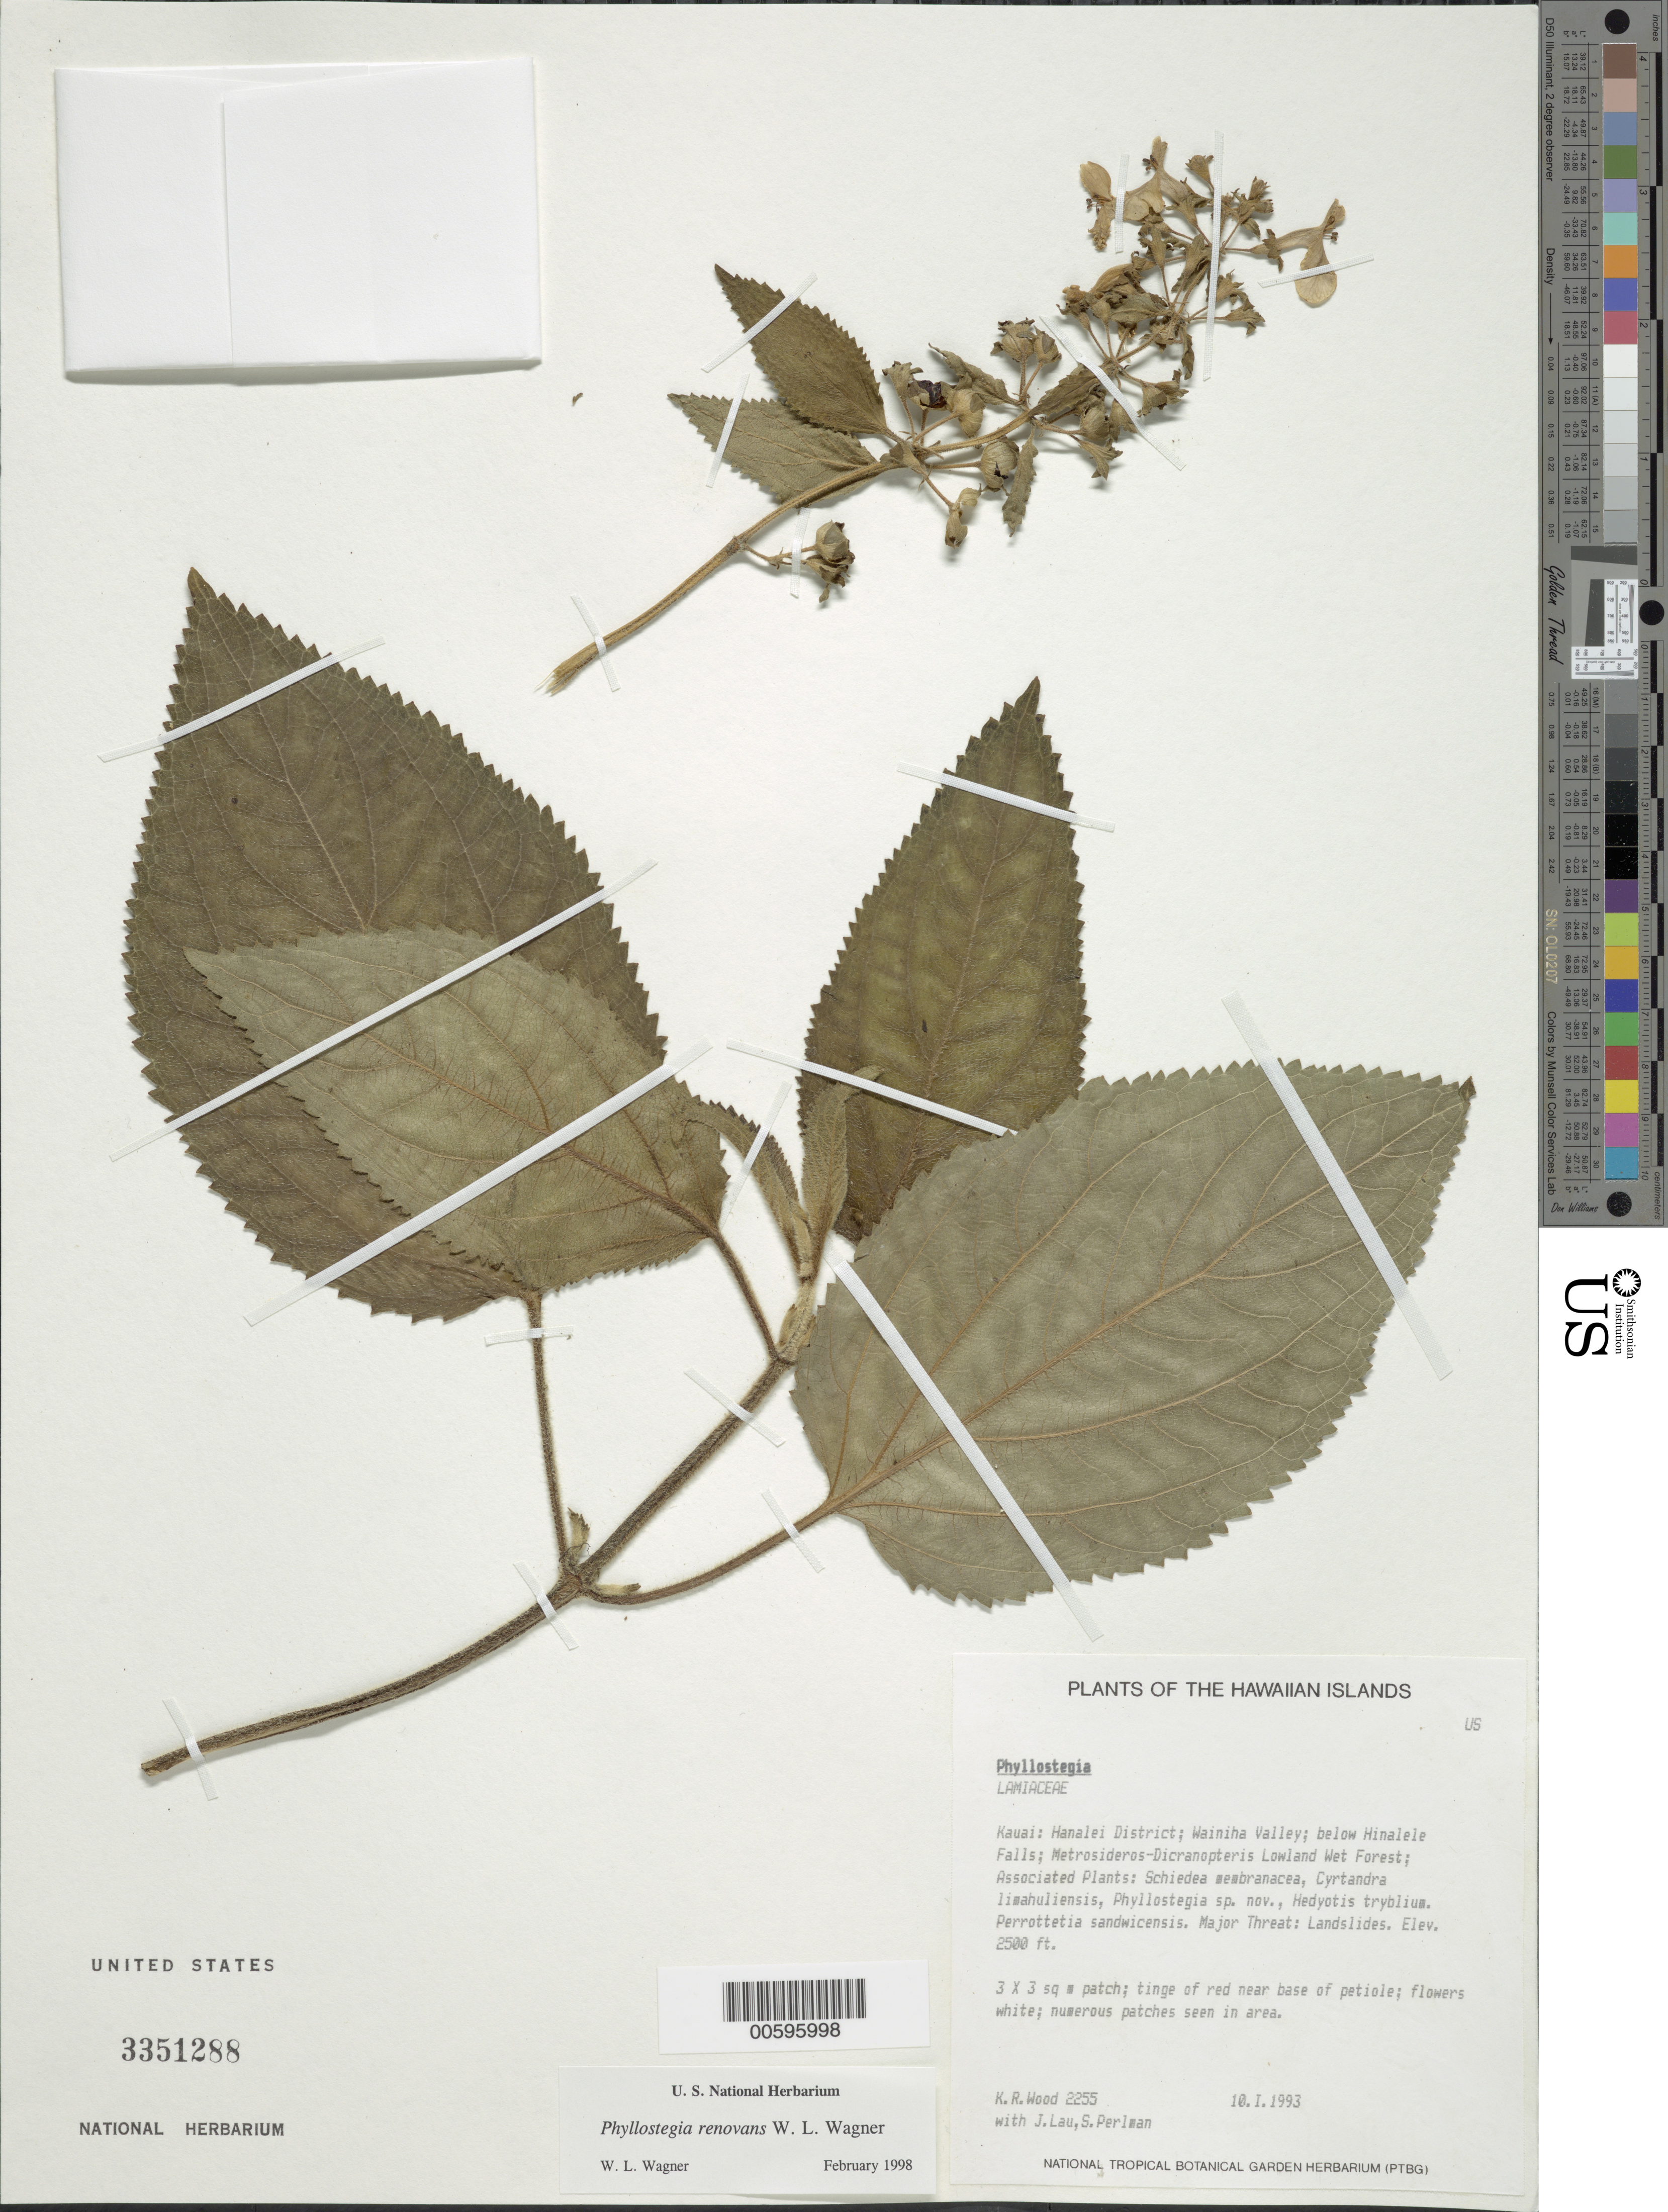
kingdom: Plantae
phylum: Tracheophyta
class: Magnoliopsida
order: Lamiales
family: Lamiaceae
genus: Phyllostegia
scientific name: Phyllostegia renovans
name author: W.L. Wagner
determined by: Wagner, W. L., (BOT), Smithsonian Institution - National Museum of Natural History (UNITED STATES)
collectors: K. R. Wood, J. Lau & S. P. Perlman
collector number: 2255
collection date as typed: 10 Jan 1993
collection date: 1993-01-10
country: United States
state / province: Hawaii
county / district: Kauai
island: Kaua'i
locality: Hanalei Dist; Wainiha Valley; below Hinalele Falls.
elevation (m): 762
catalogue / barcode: US 3351288